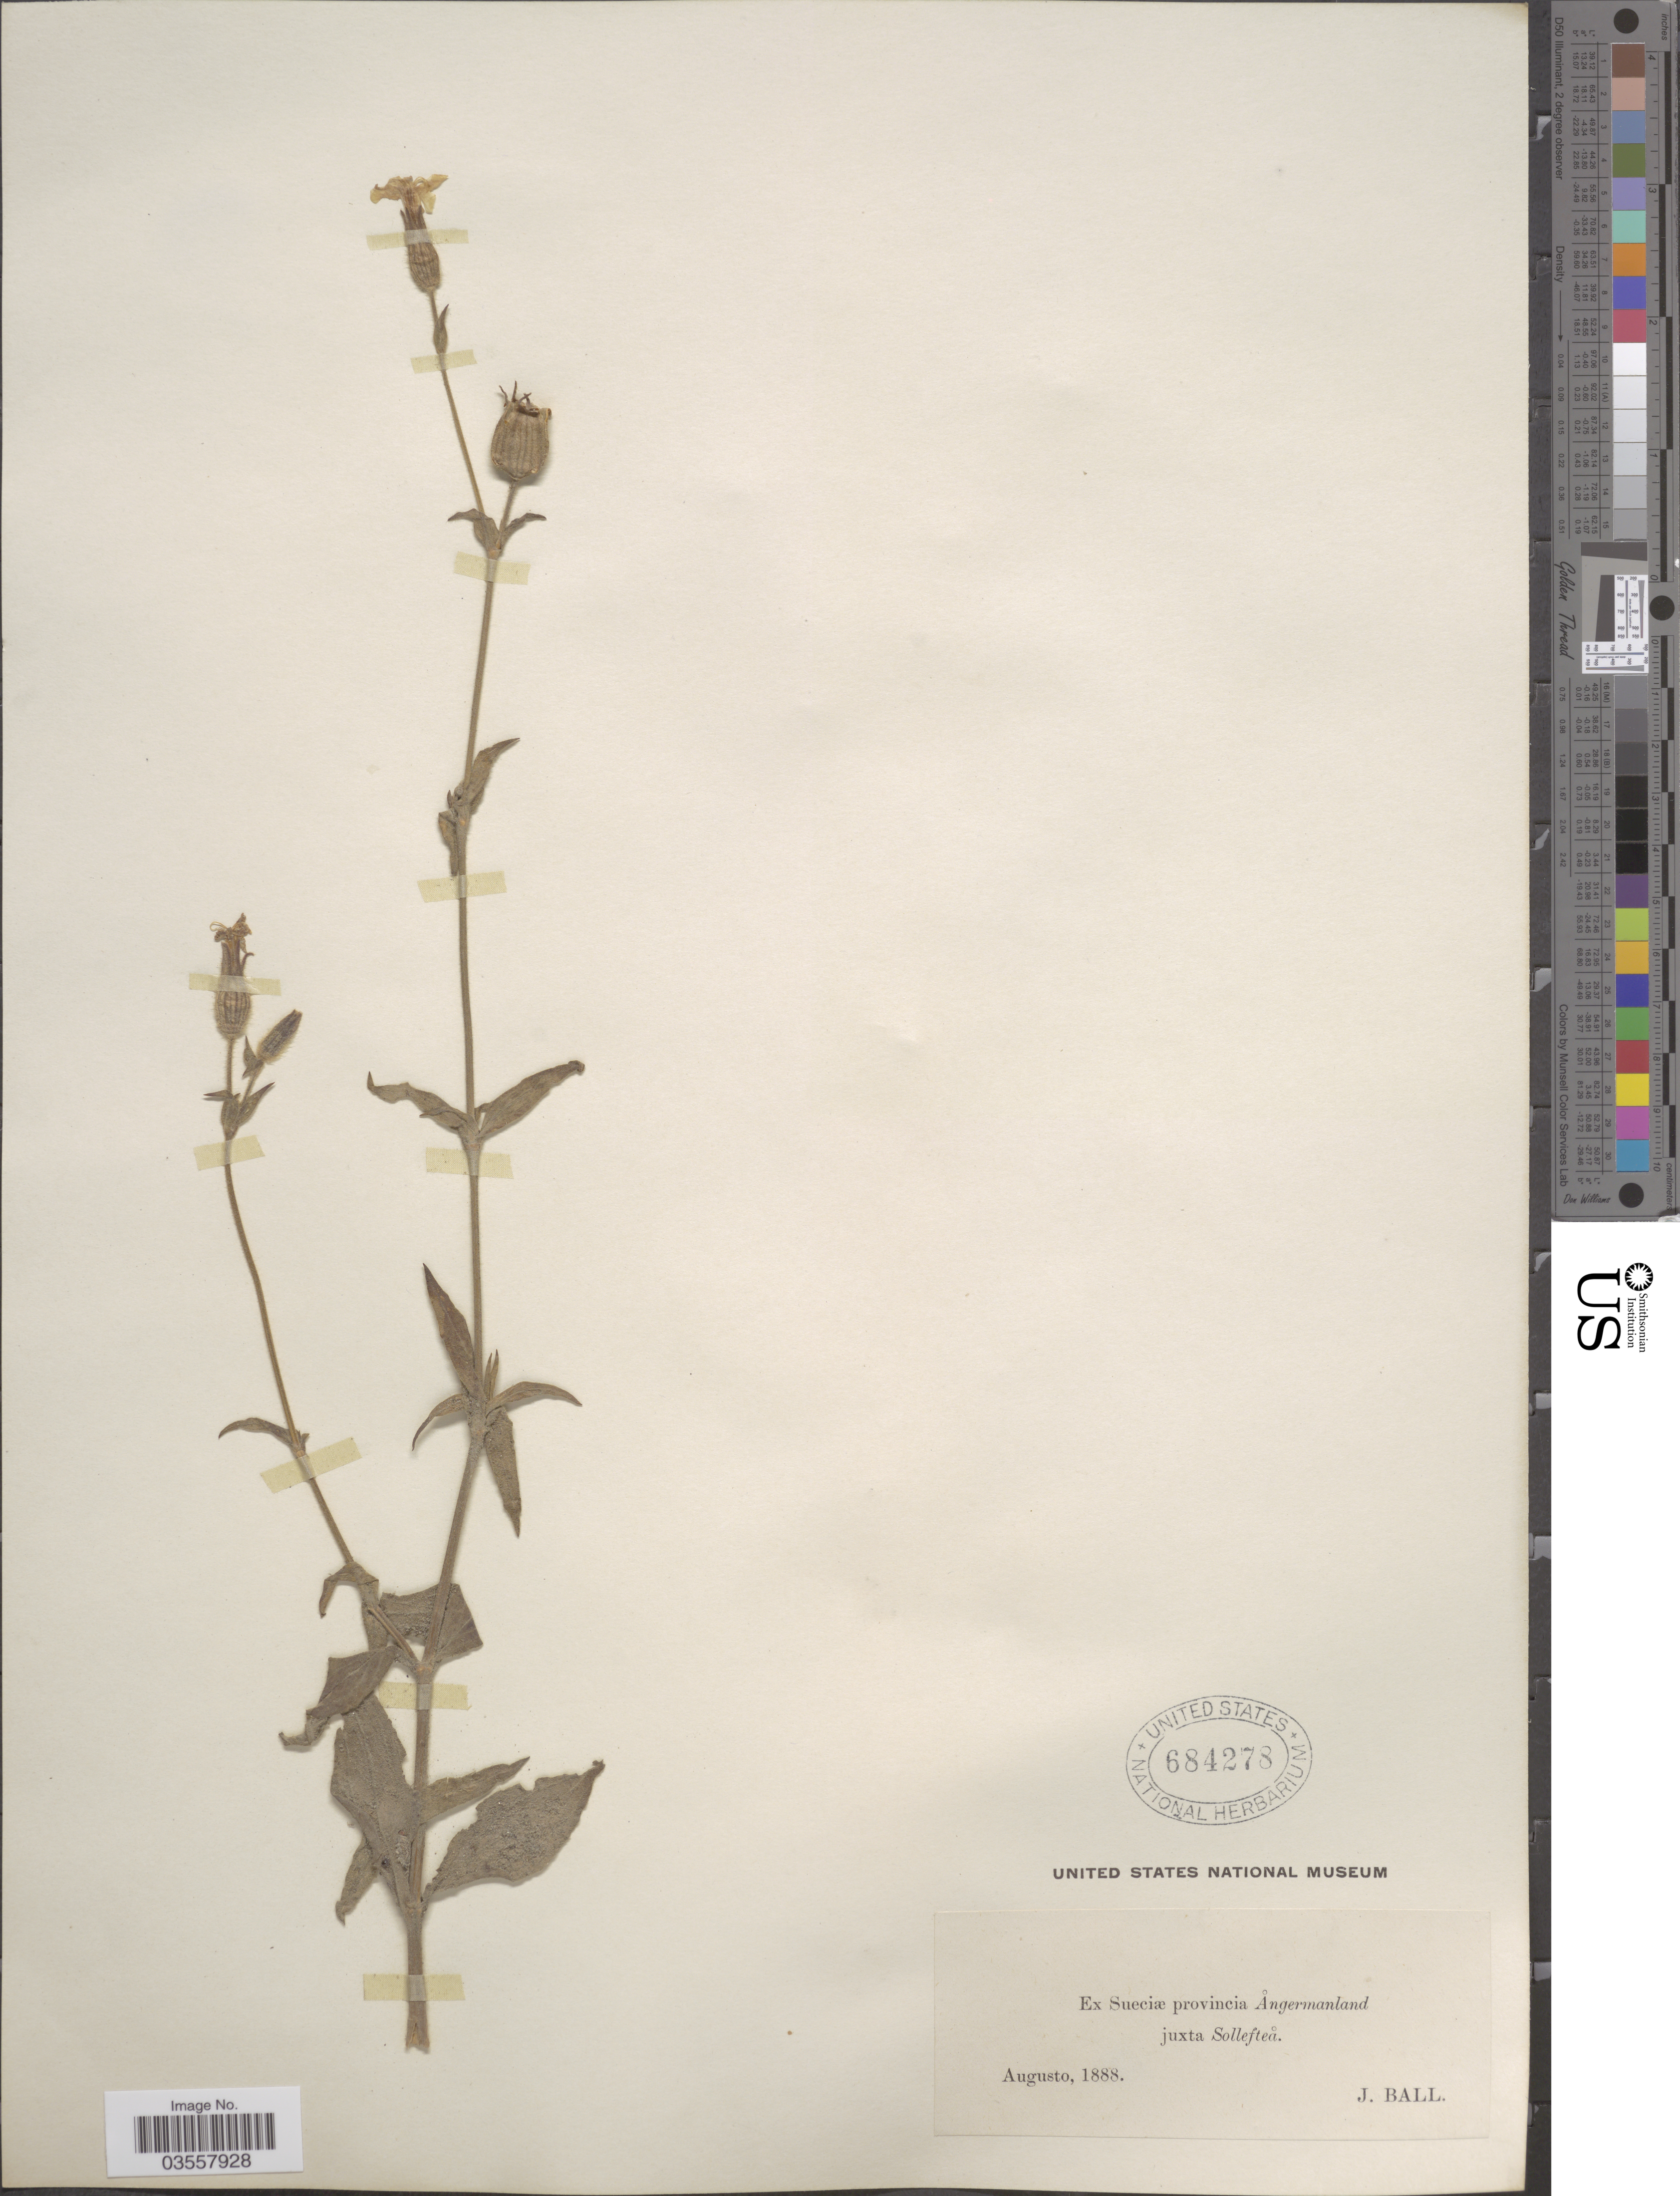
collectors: J. Ball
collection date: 1888-08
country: Sweden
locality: Ex Sueciæ provincia Ångermanland juxta Sollefteå.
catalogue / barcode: US 684278